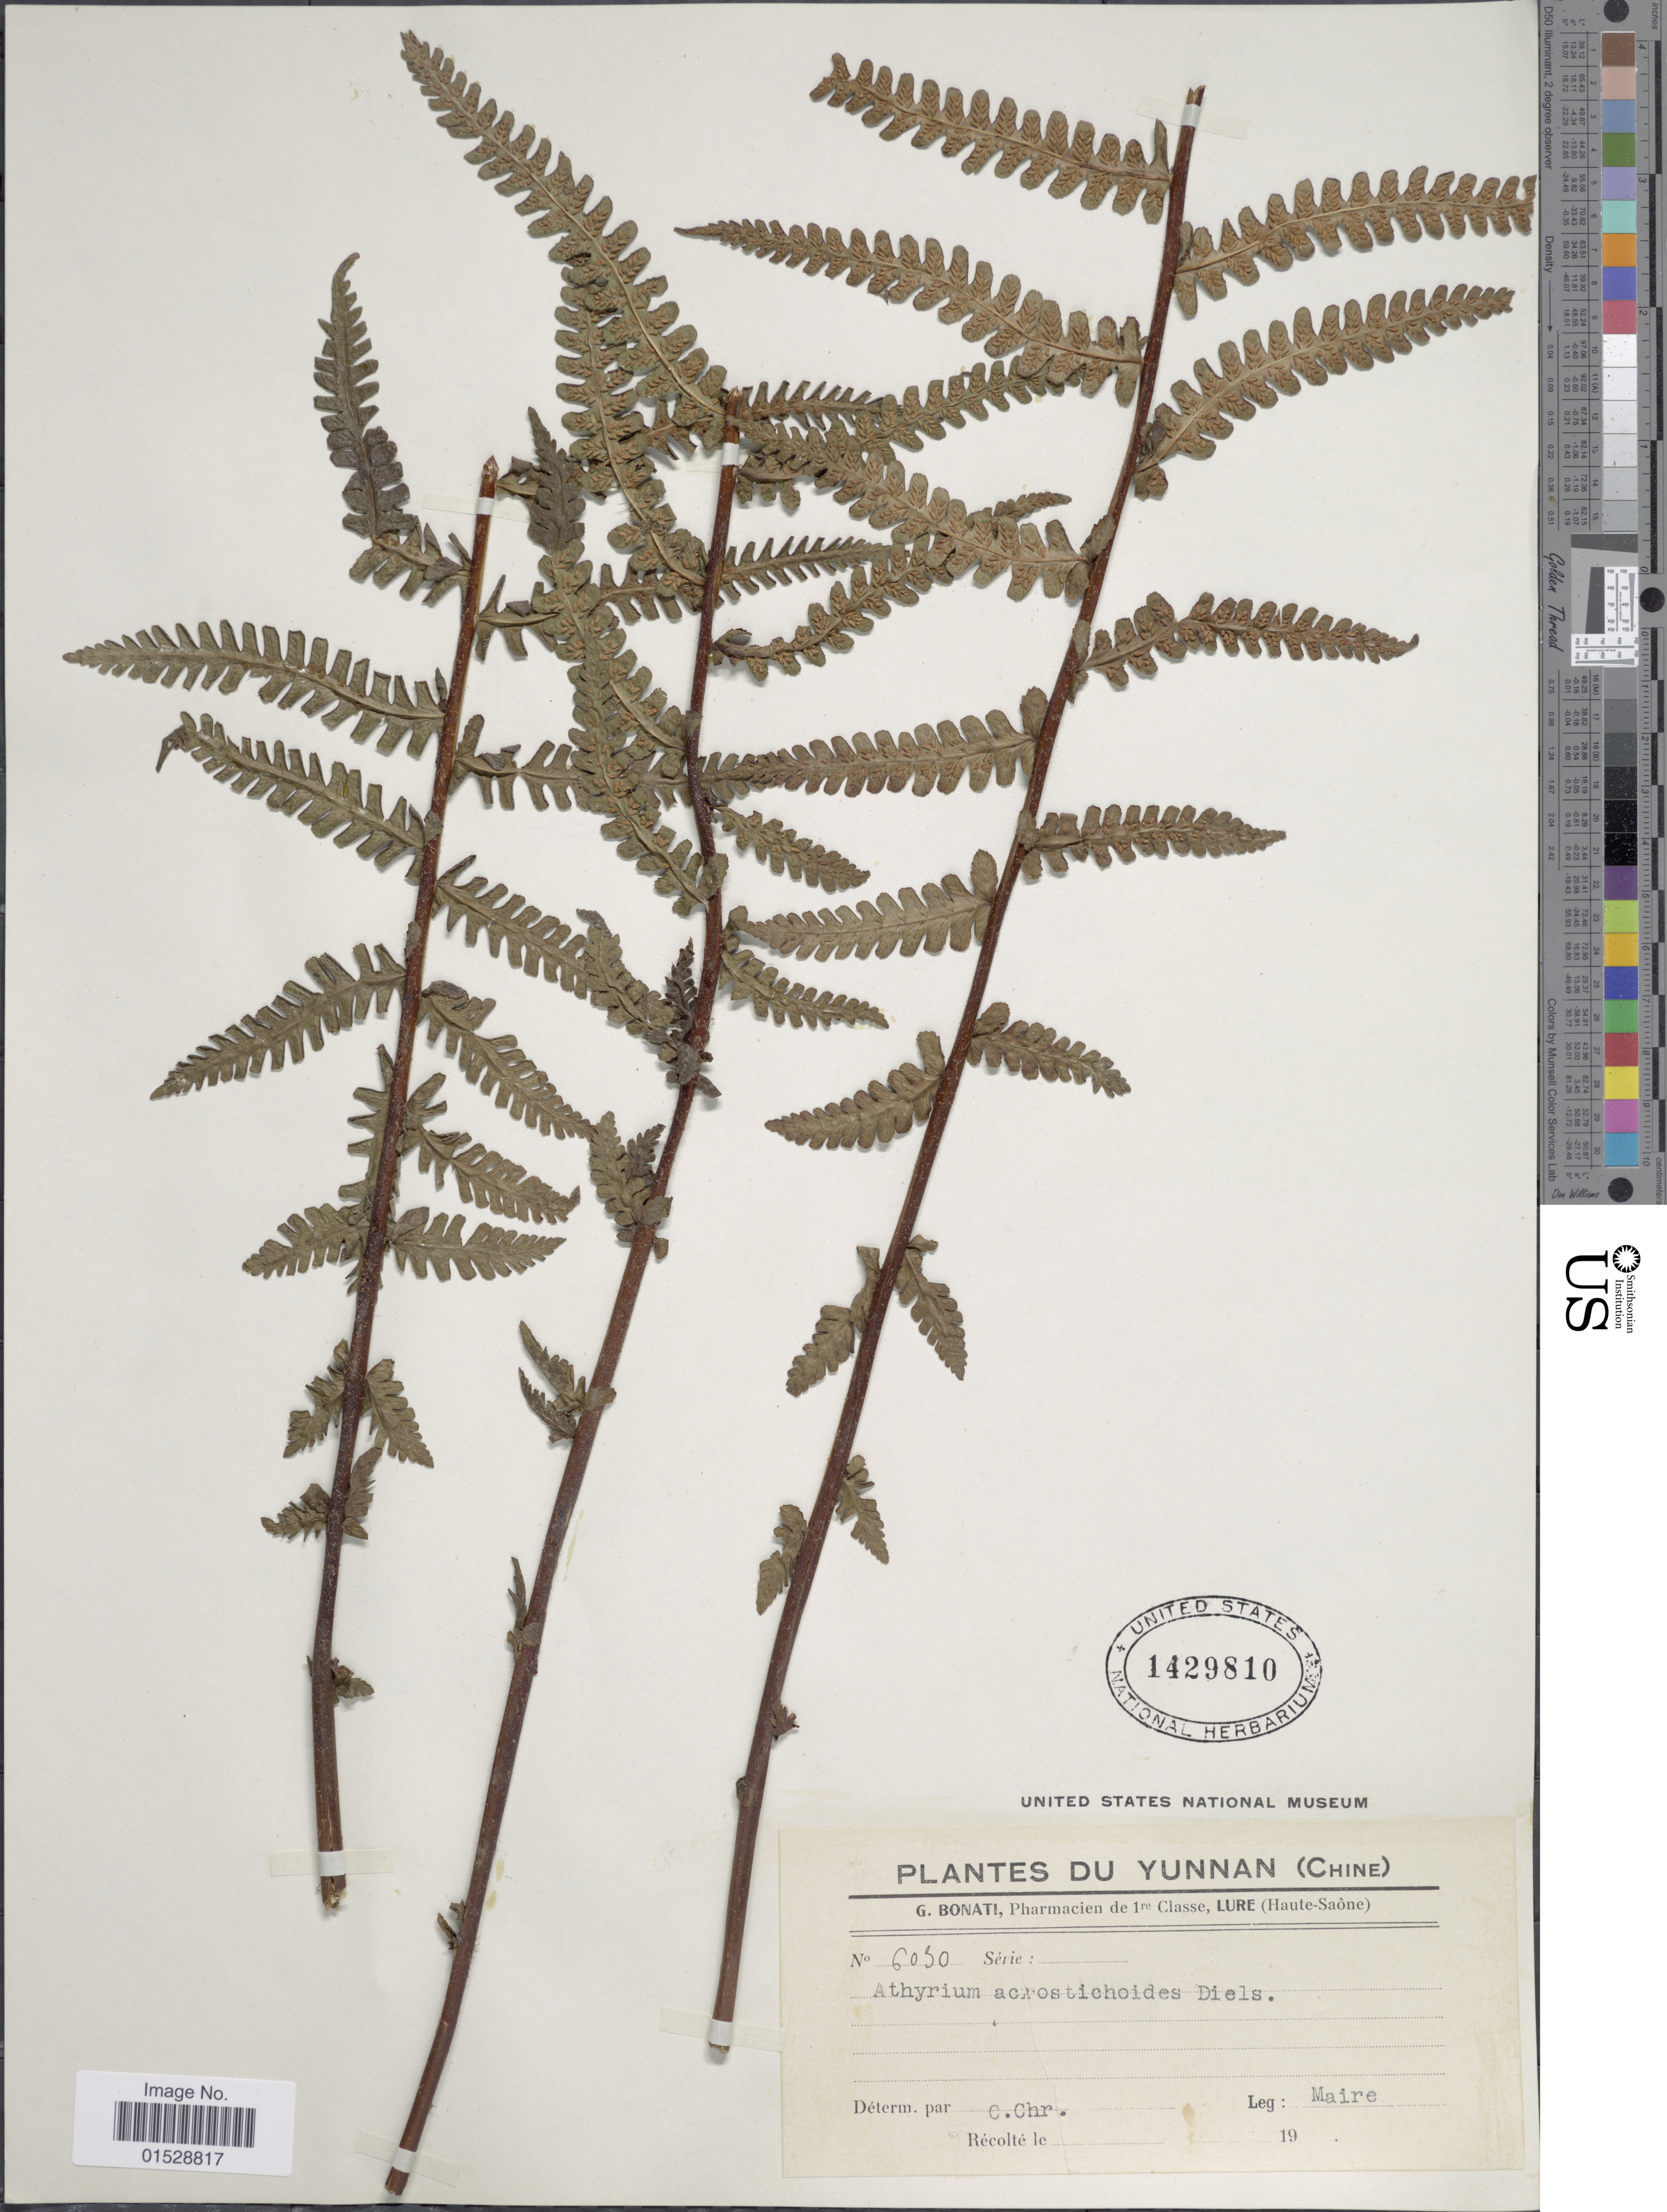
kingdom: Plantae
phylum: Tracheophyta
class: Polypodiopsida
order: Polypodiales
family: Athyriaceae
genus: Deparia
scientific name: Deparia acrostichoides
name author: (Sw.) M. Kato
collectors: Maire, --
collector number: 6030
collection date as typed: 19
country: China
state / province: Yunnan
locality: Yunnan (Chine)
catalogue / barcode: US 1429810